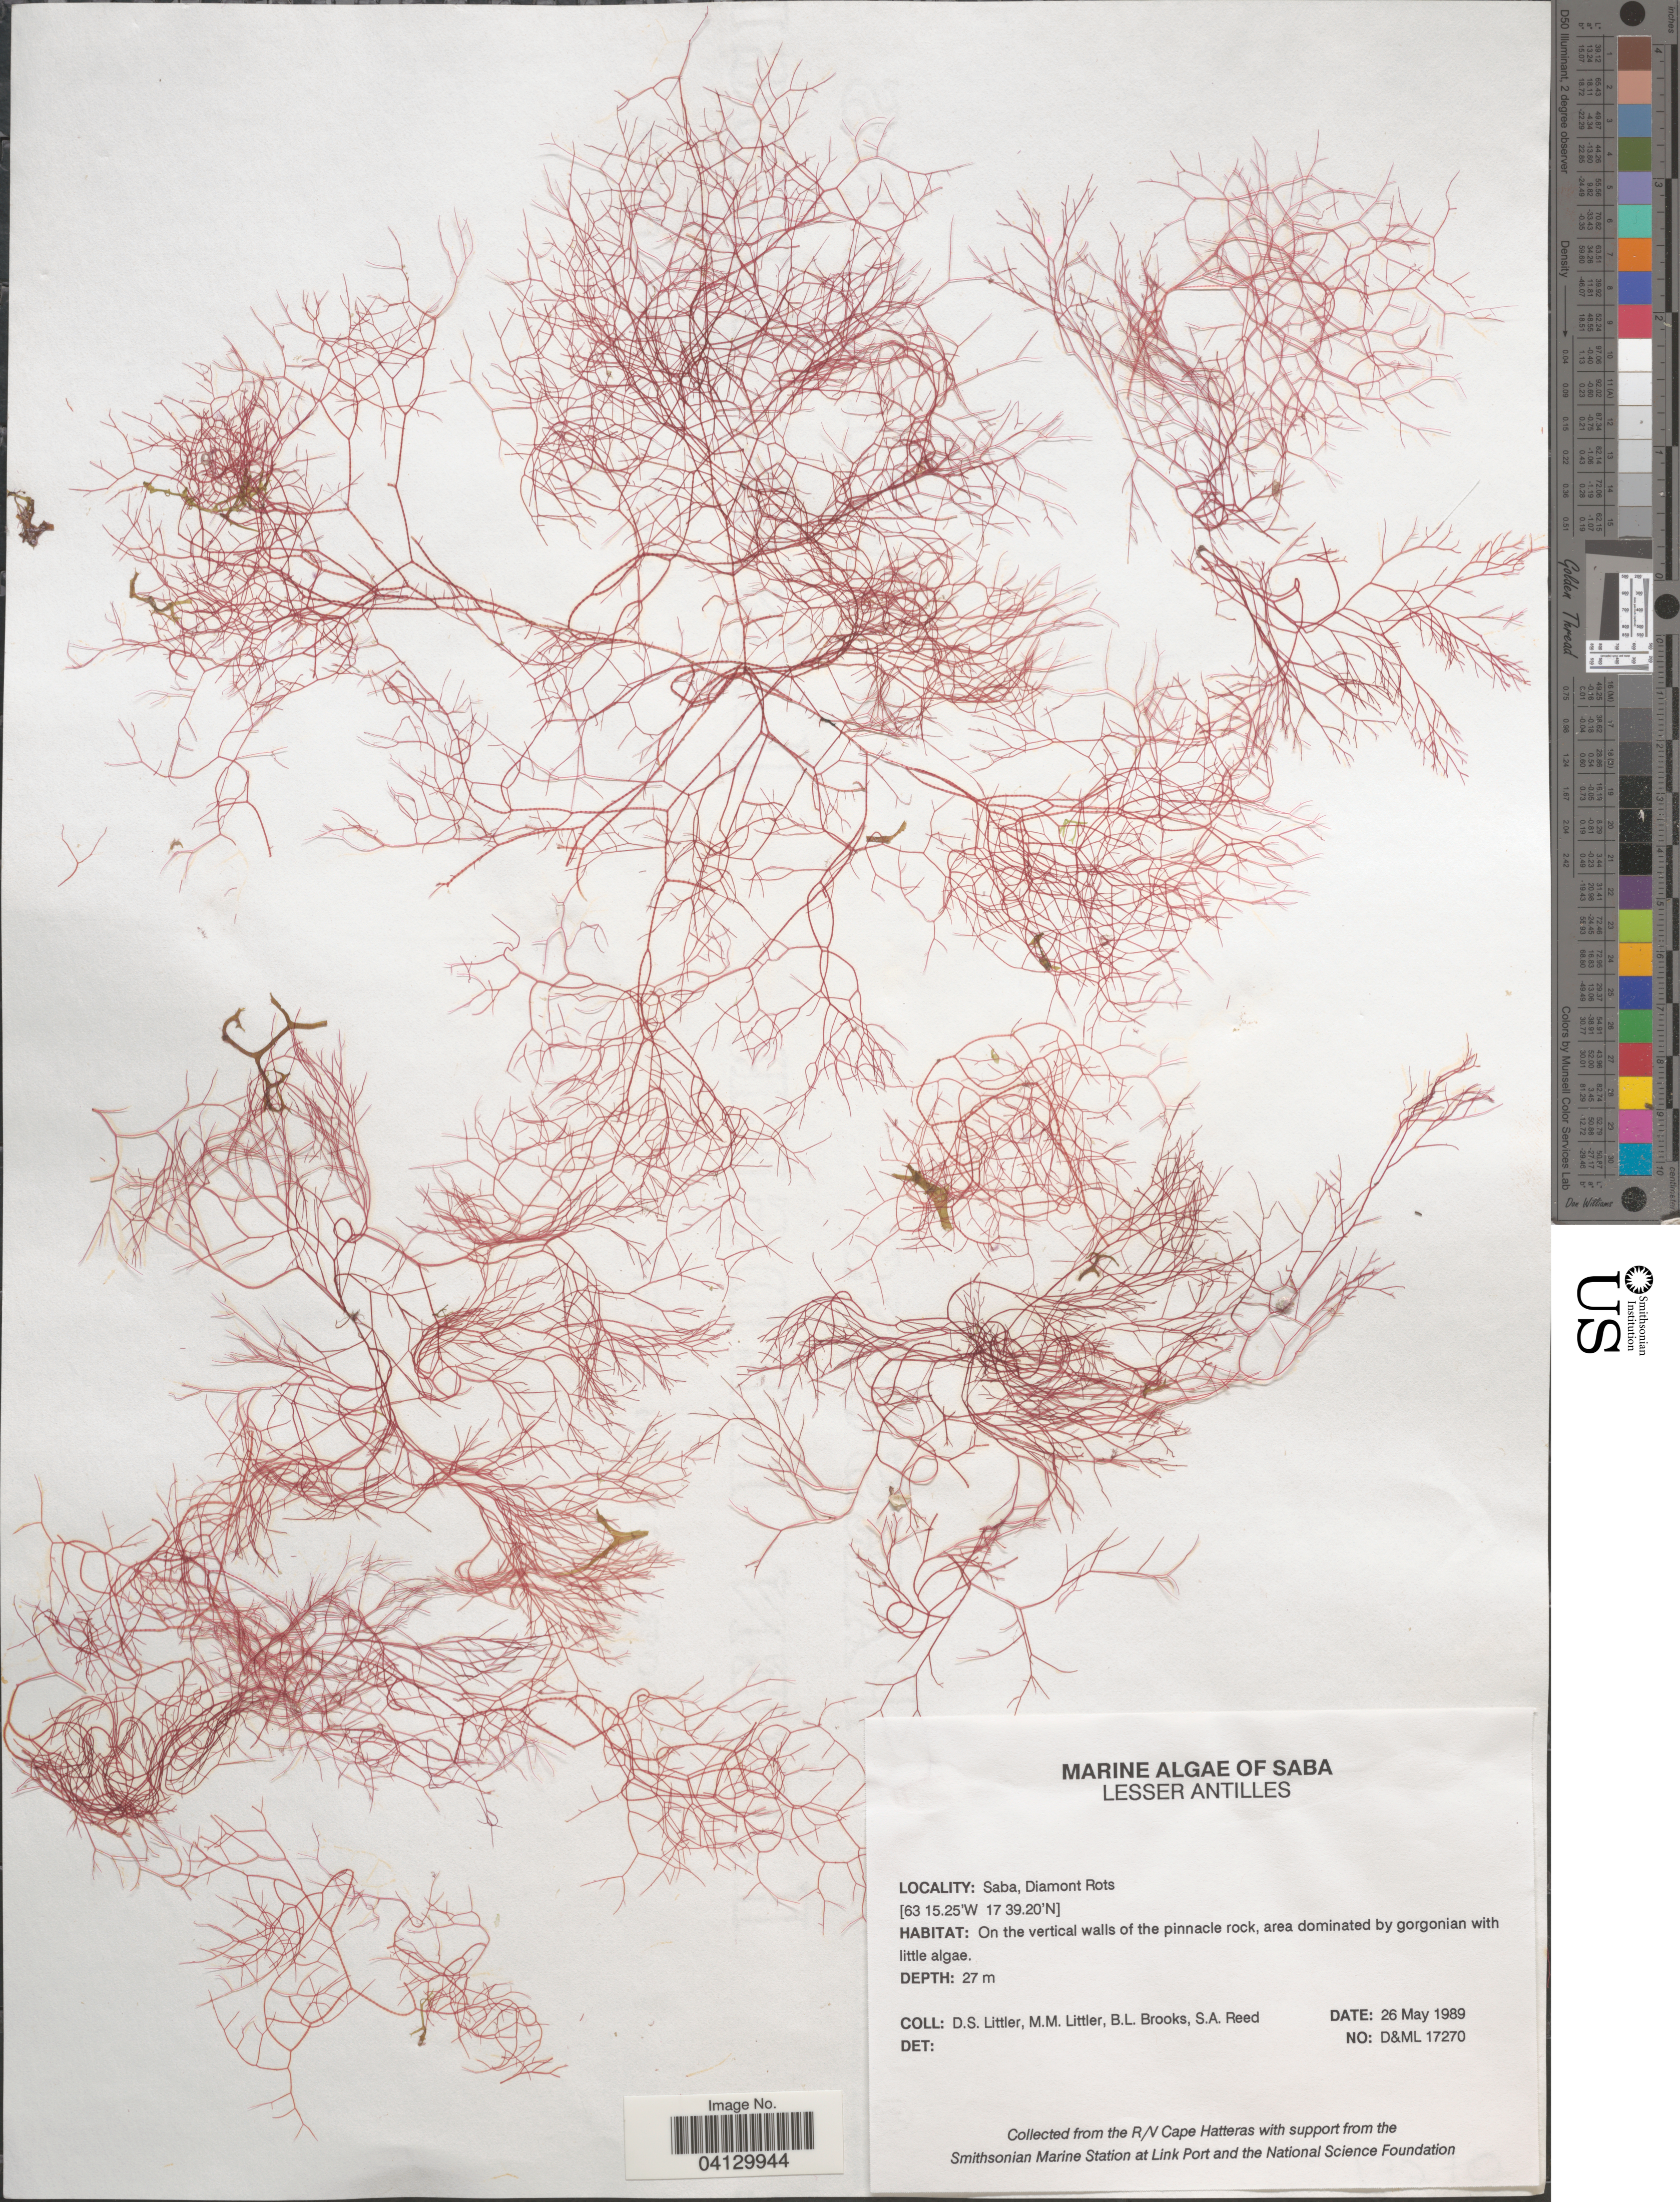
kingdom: Plantae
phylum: Rhodophyta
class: Florideophyceae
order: Corallinales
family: Corallinaceae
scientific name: Crustose Coralline Algae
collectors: D. S. Littler, B. Brooks & S. Reed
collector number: D&ML17270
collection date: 1989-05-26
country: Netherlands Antilles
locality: Lesser Antilles. Saba, Diamont Rots.